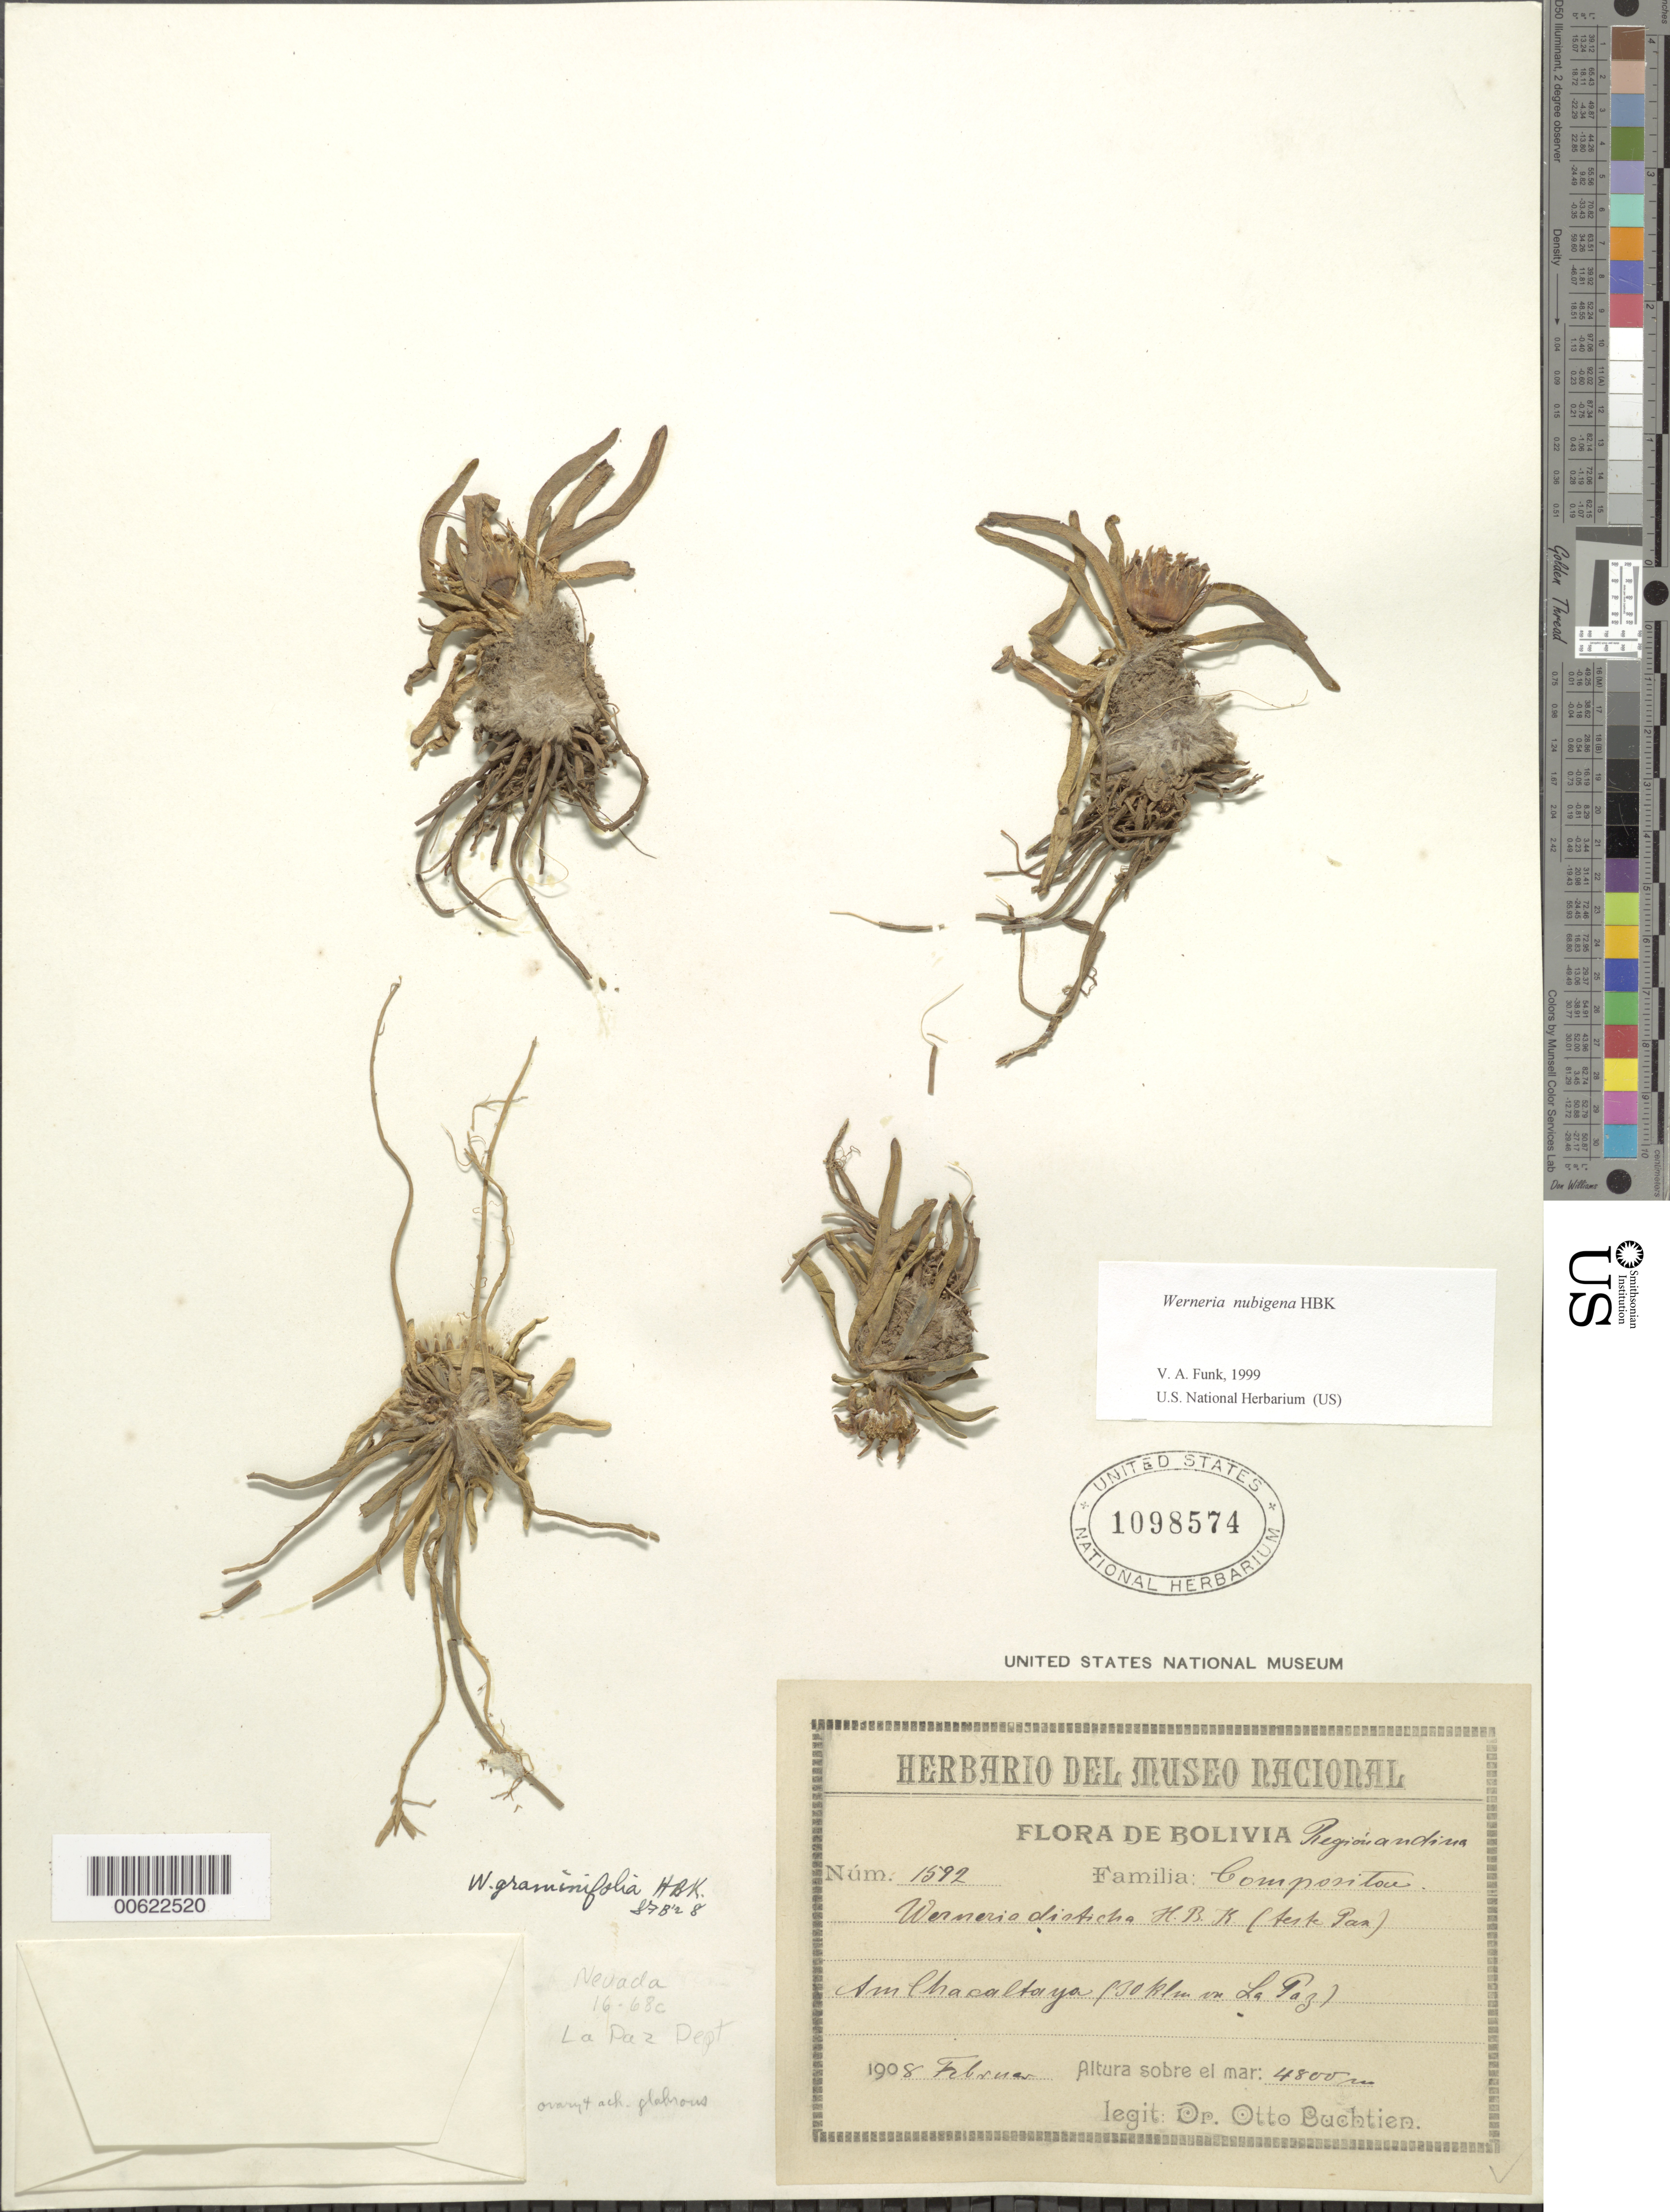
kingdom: Plantae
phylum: Tracheophyta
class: Magnoliopsida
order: Asterales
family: Asteraceae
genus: Werneria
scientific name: Werneria nubigena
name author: Kunth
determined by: Funk, Vicki A., (BOT), Smithsonian Institution - National Museum of Natural History (UNITED STATES)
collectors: O. Buchtien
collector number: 1592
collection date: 1908-02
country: Bolivia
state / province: La Paz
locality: Am Chacaltaya [3 in La Paz, ours presumably the Nevada which is close to one town also]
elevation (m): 4800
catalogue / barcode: US 1098574